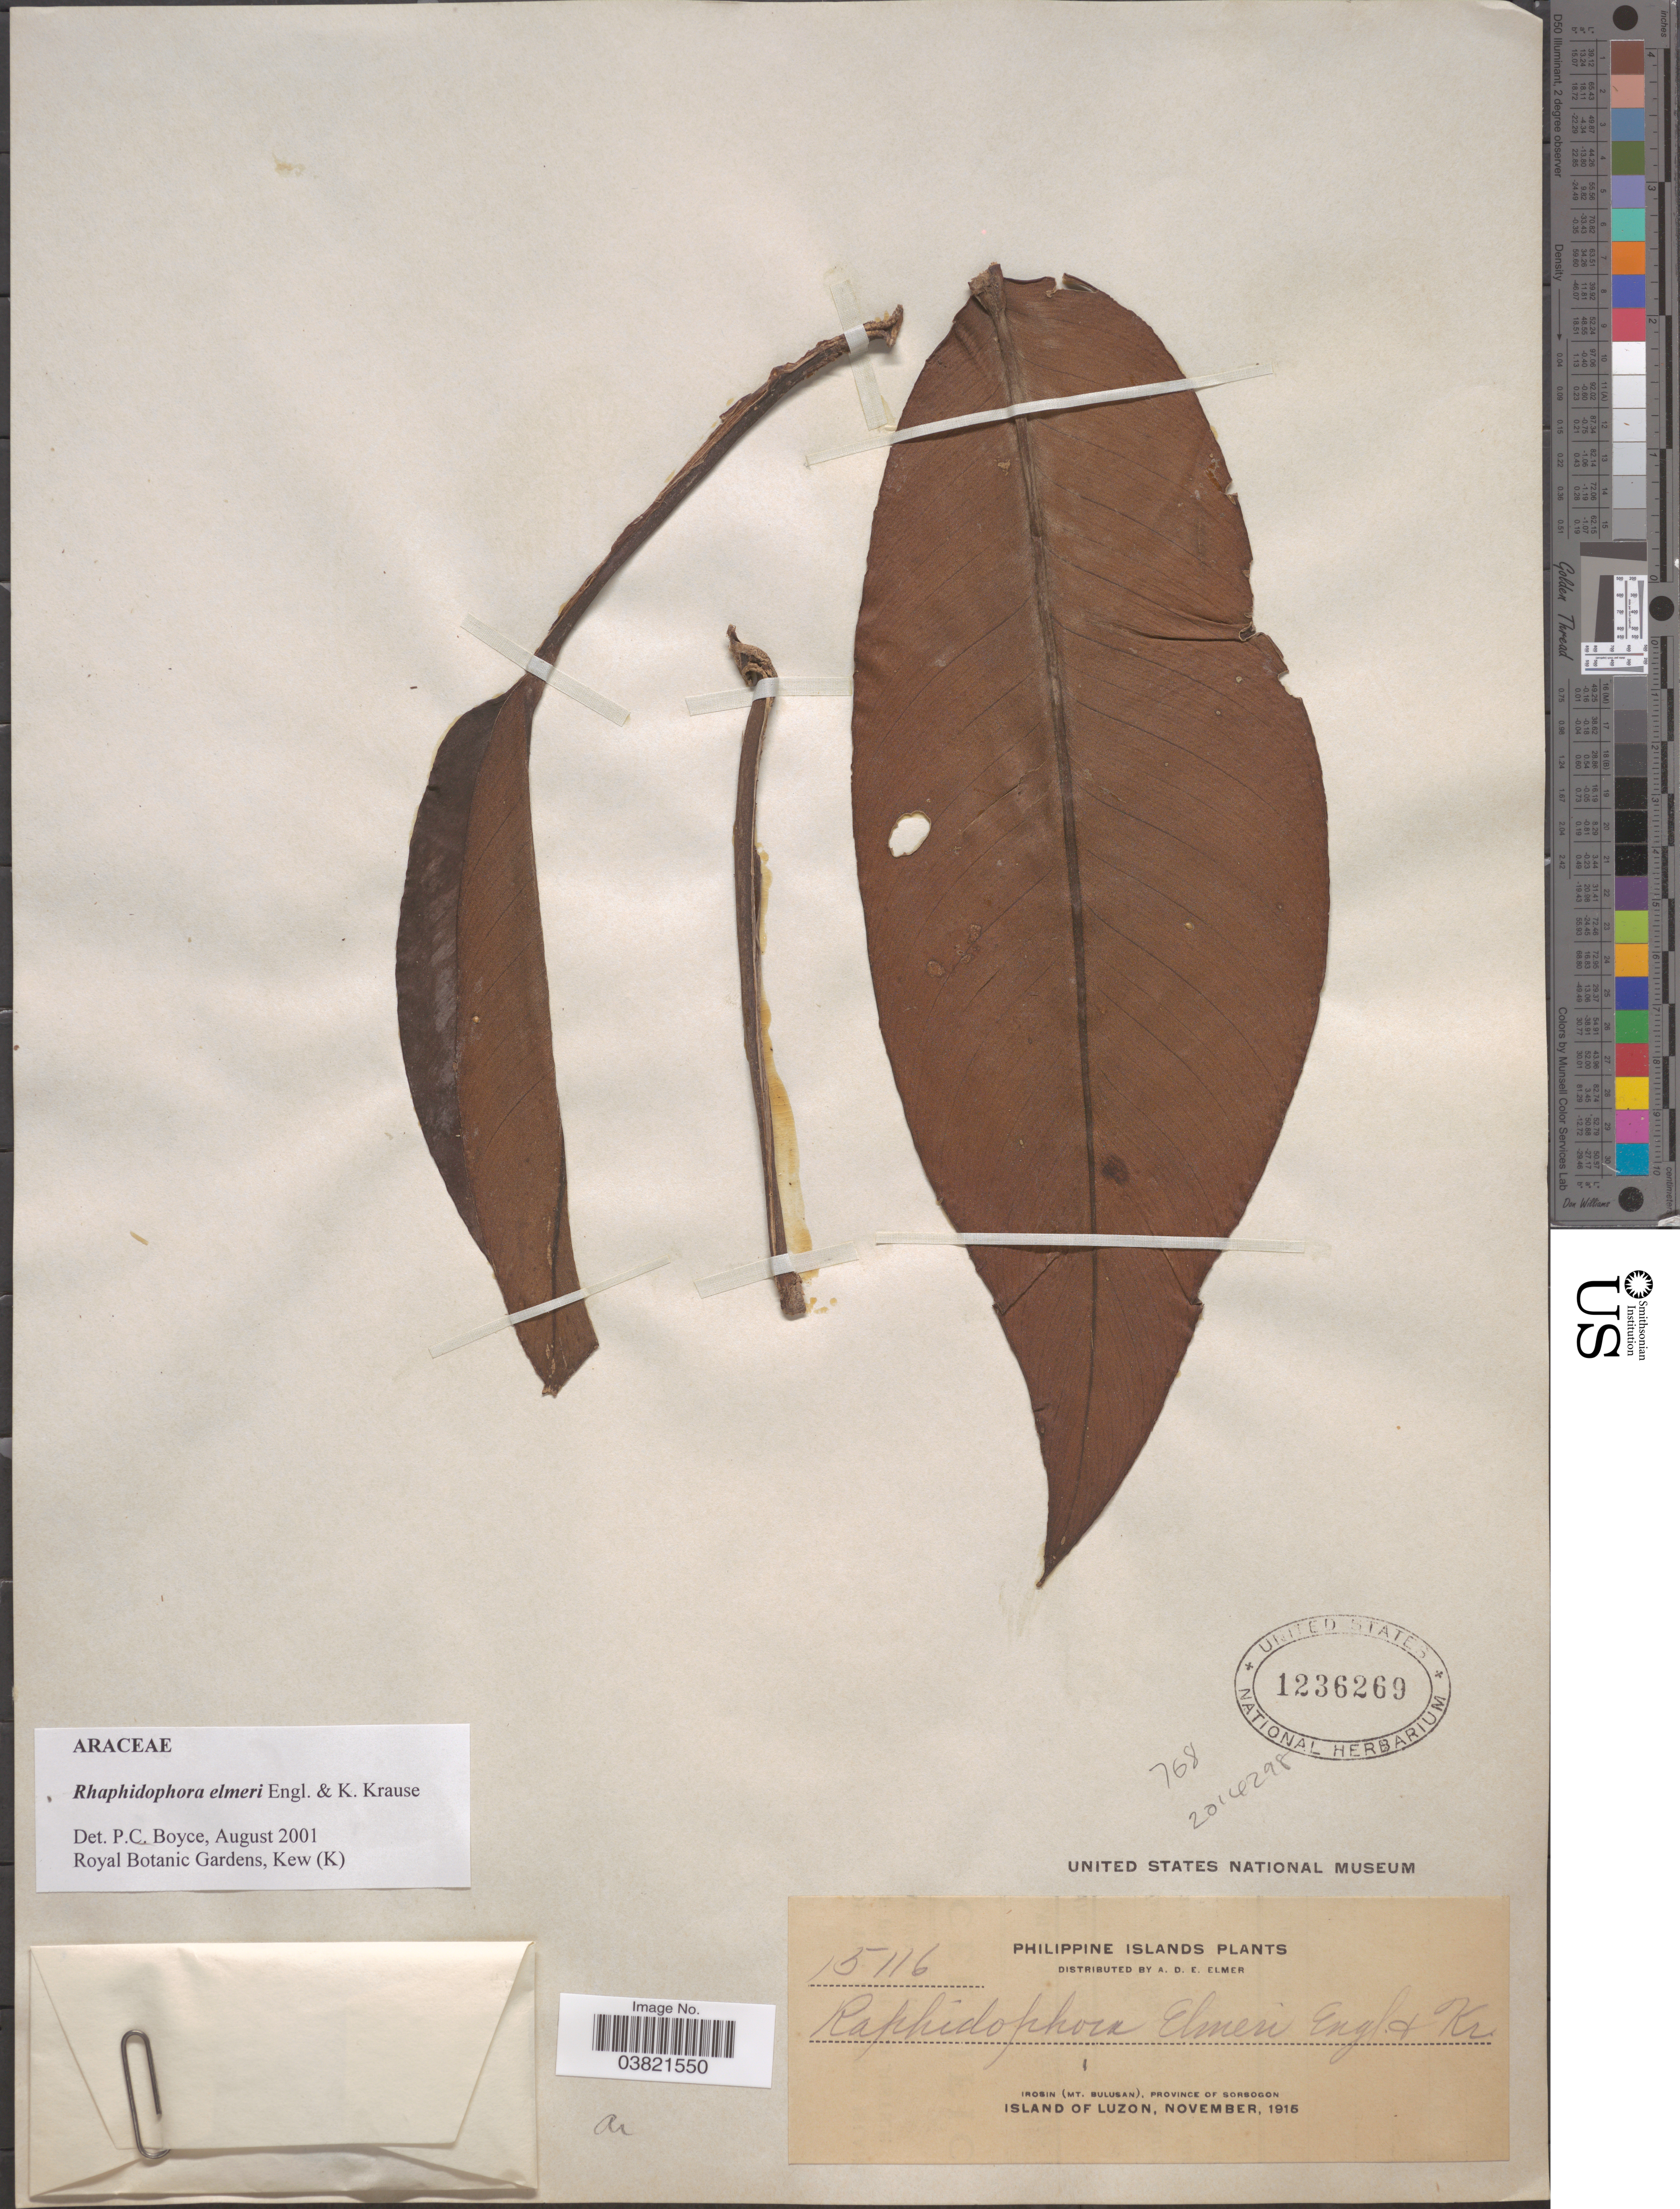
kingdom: Plantae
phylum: Tracheophyta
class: Liliopsida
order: Alismatales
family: Araceae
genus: Rhaphidophora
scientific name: Rhaphidophora elmeri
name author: Engl. & K. Krause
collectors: A. D. E. Elmer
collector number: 15116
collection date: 1916-11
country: Philippines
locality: Philippine Islands. Irosin (Mt. Bulusan), Province of Sorsogon. Island of Luzon.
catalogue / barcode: US 1236269